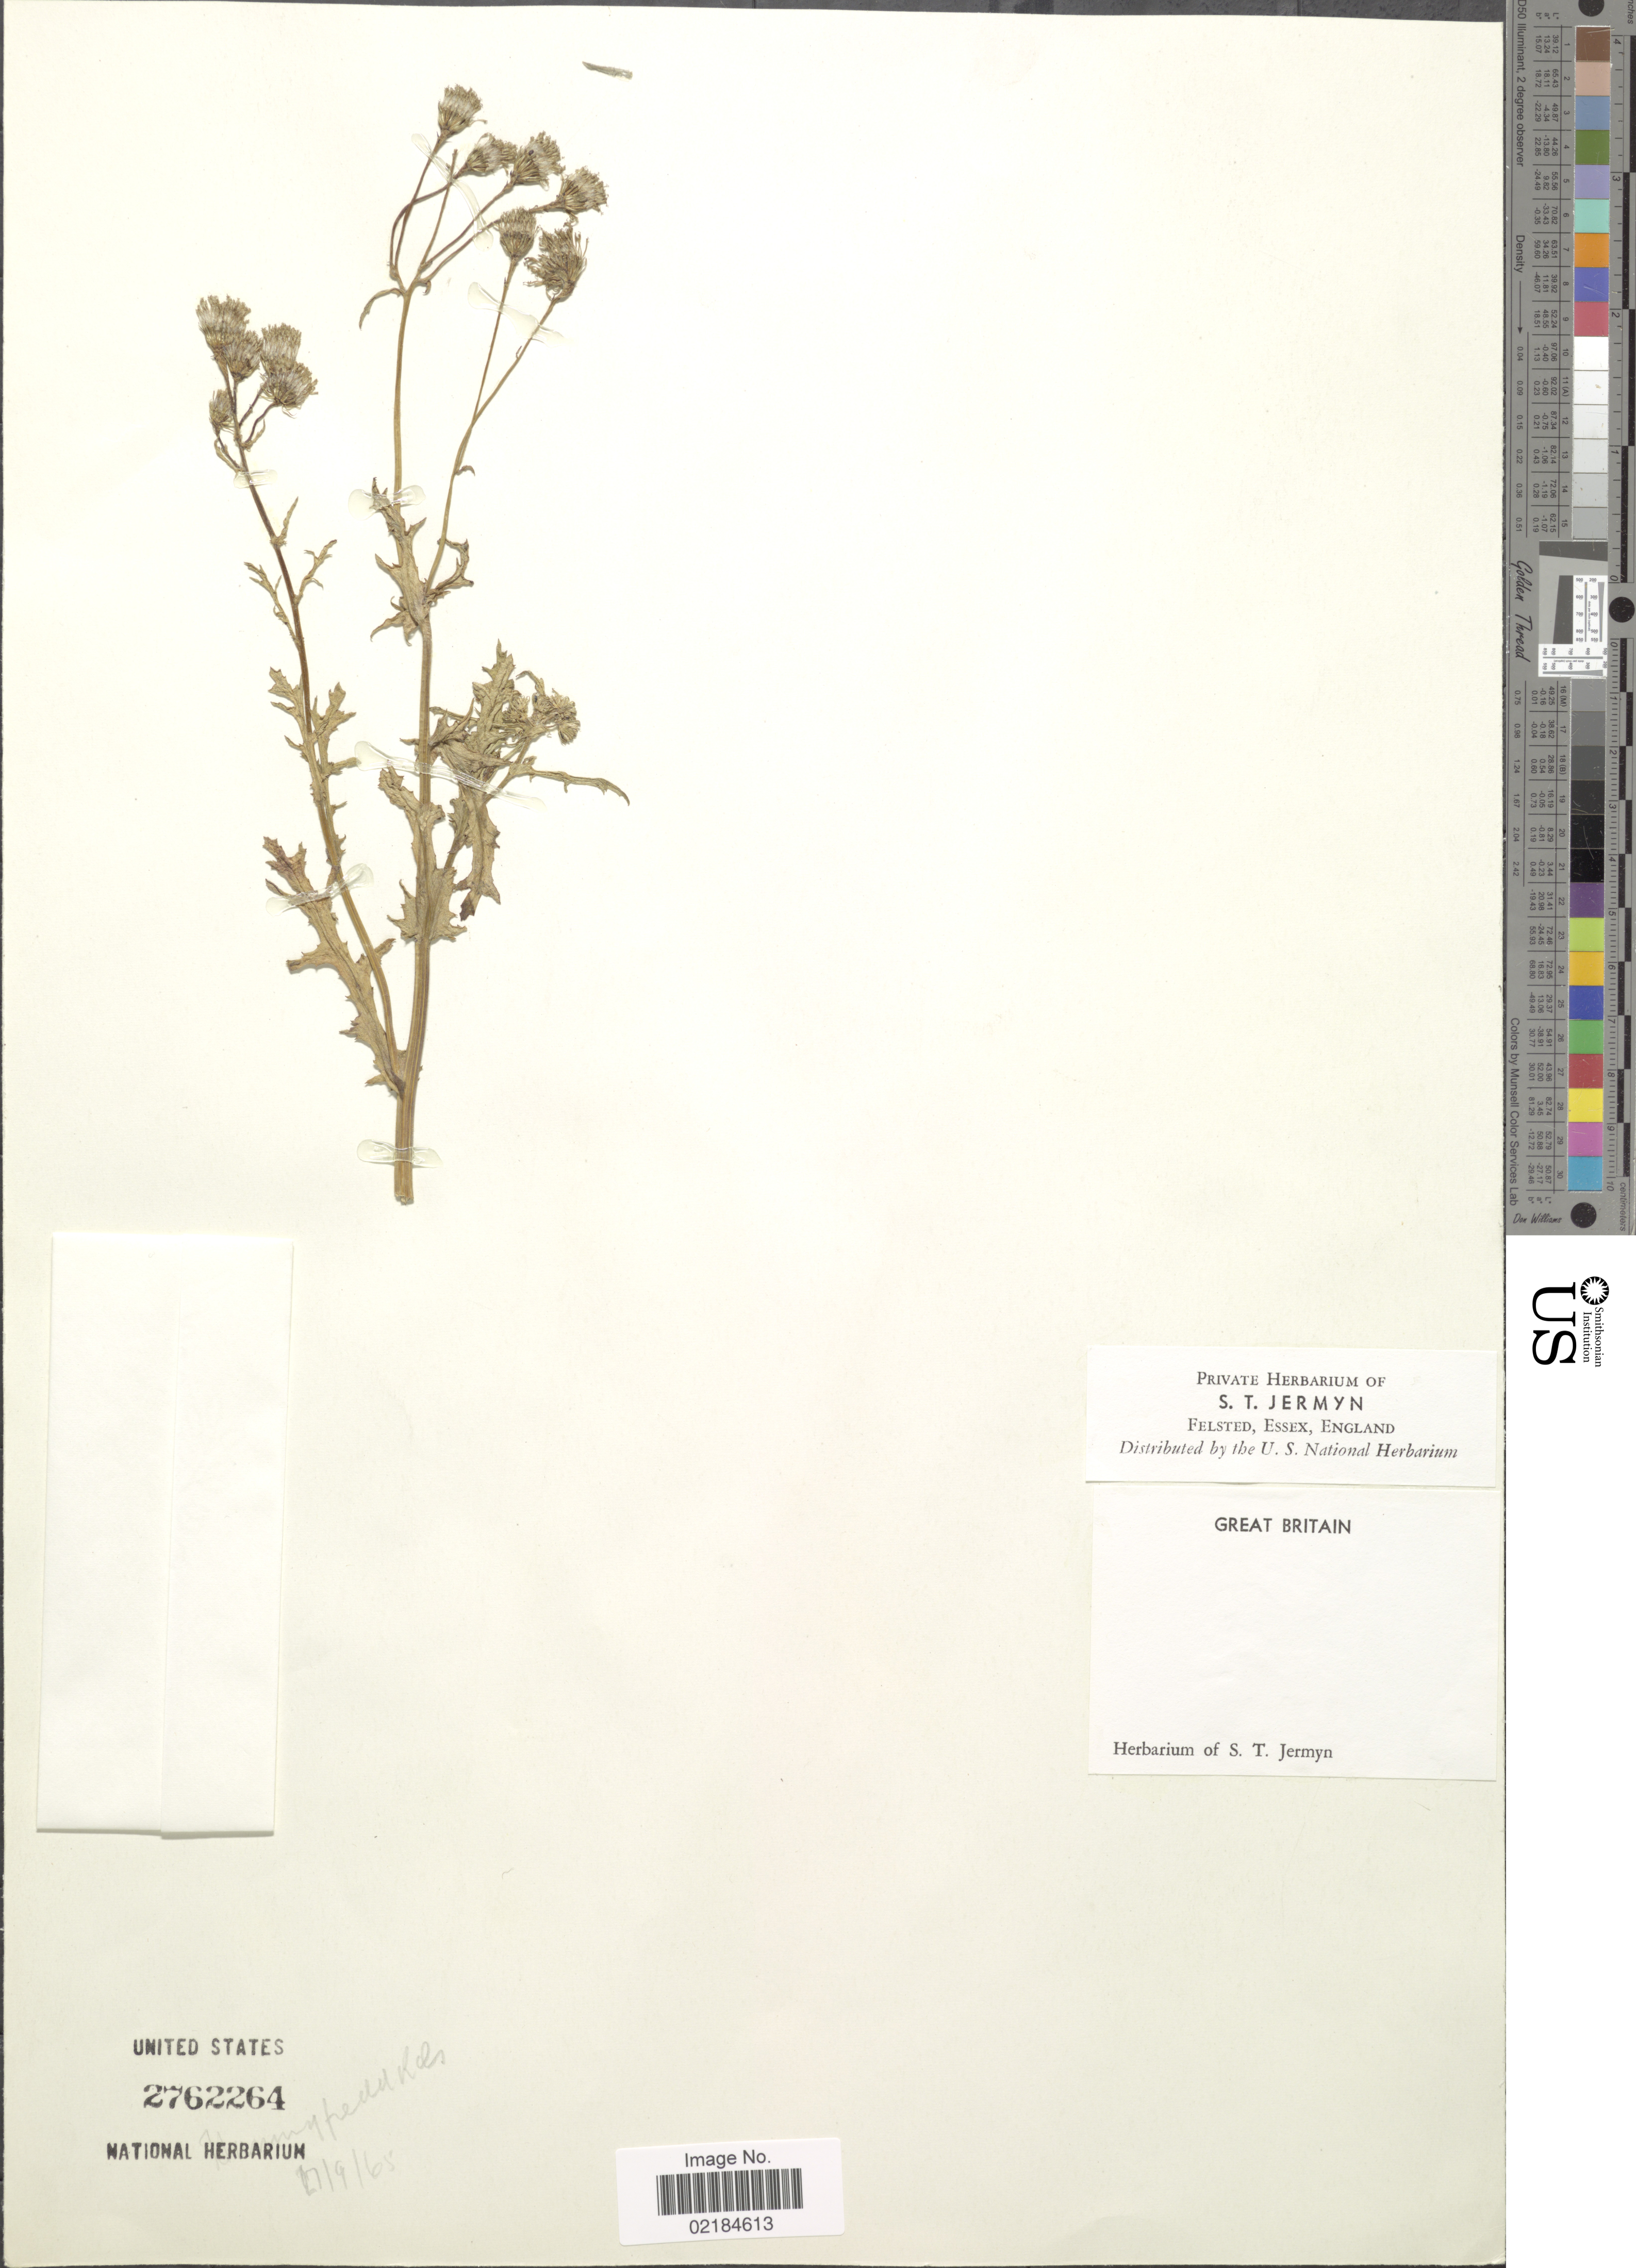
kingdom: Plantae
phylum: Tracheophyta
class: Magnoliopsida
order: Asterales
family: Asteraceae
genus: Hieracium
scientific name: Hieracium repandulare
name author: Druce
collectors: ex herb. S. T. Jermyn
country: United Kingdom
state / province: England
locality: Great Britain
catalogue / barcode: US 2762264